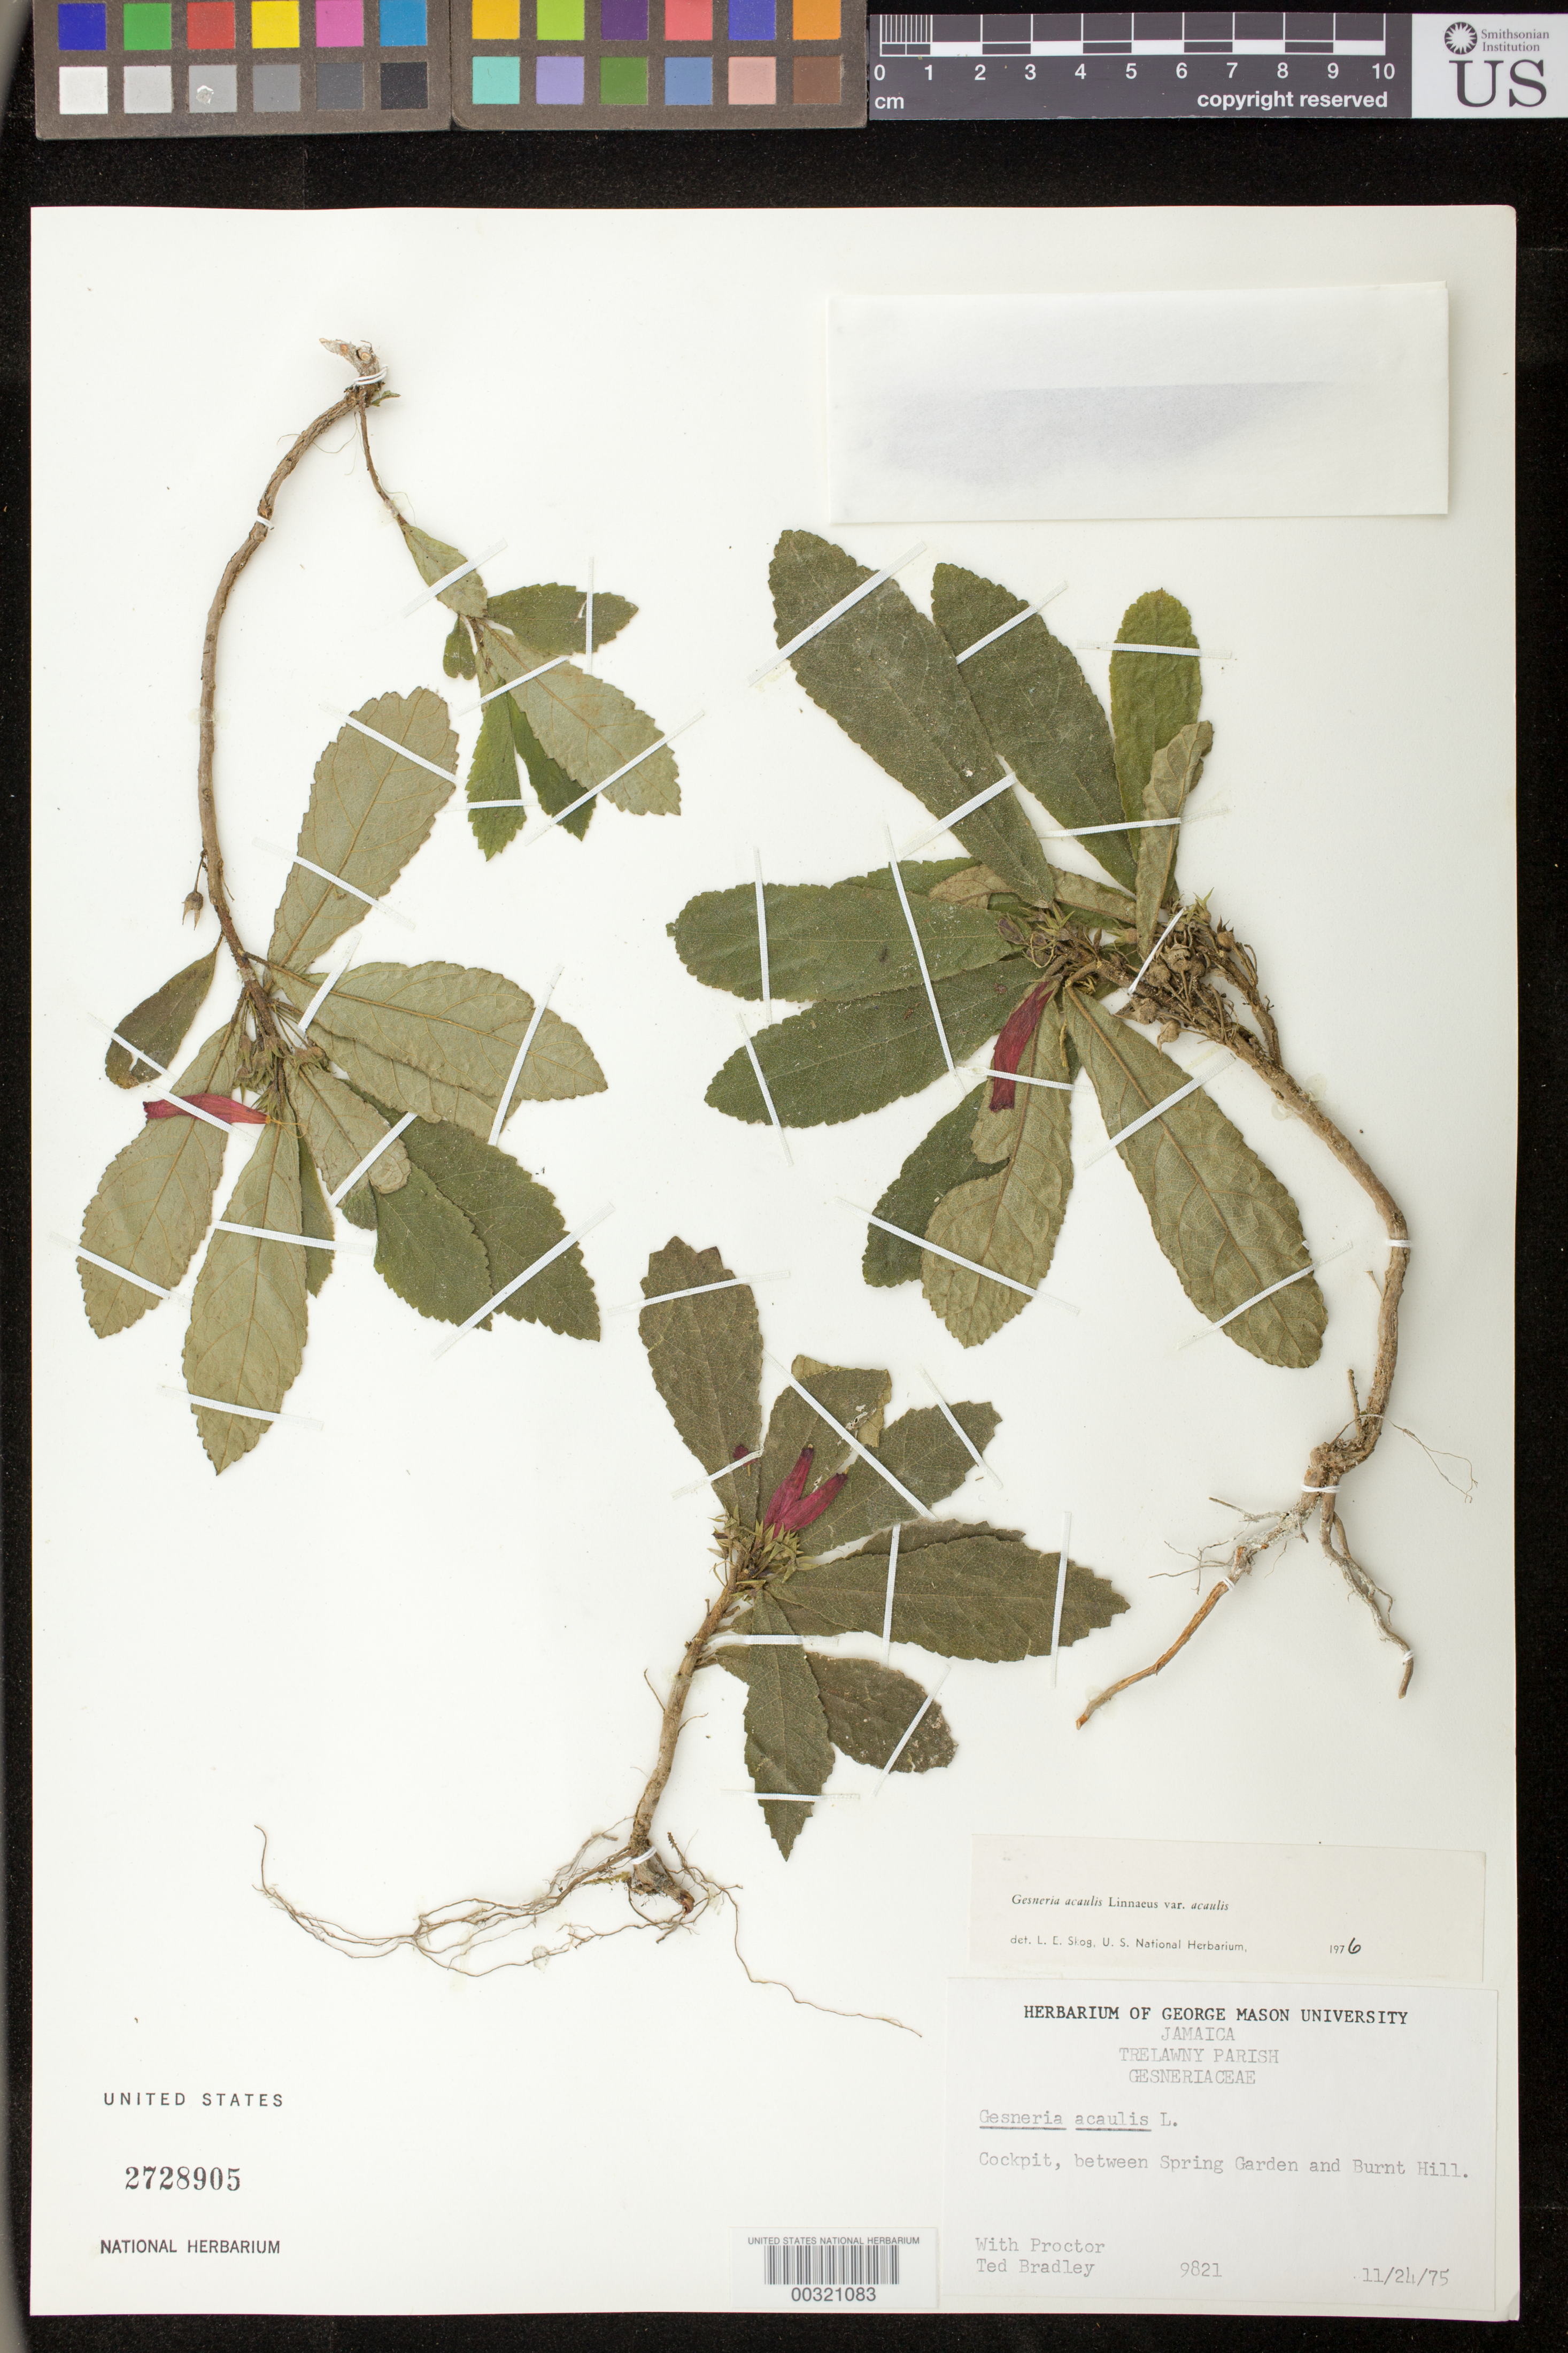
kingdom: Plantae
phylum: Tracheophyta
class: Magnoliopsida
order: Lamiales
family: Gesneriaceae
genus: Gesneria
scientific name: Gesneria acaulis var. acaulis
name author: L.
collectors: T. Bradley & G. Proctor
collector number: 9821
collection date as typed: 24 Nov 1975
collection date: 1975-11-24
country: Jamaica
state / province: Trelawny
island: Jamaica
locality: Cockpit, between Spring Garden and Burnt Hill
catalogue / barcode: US 2728905